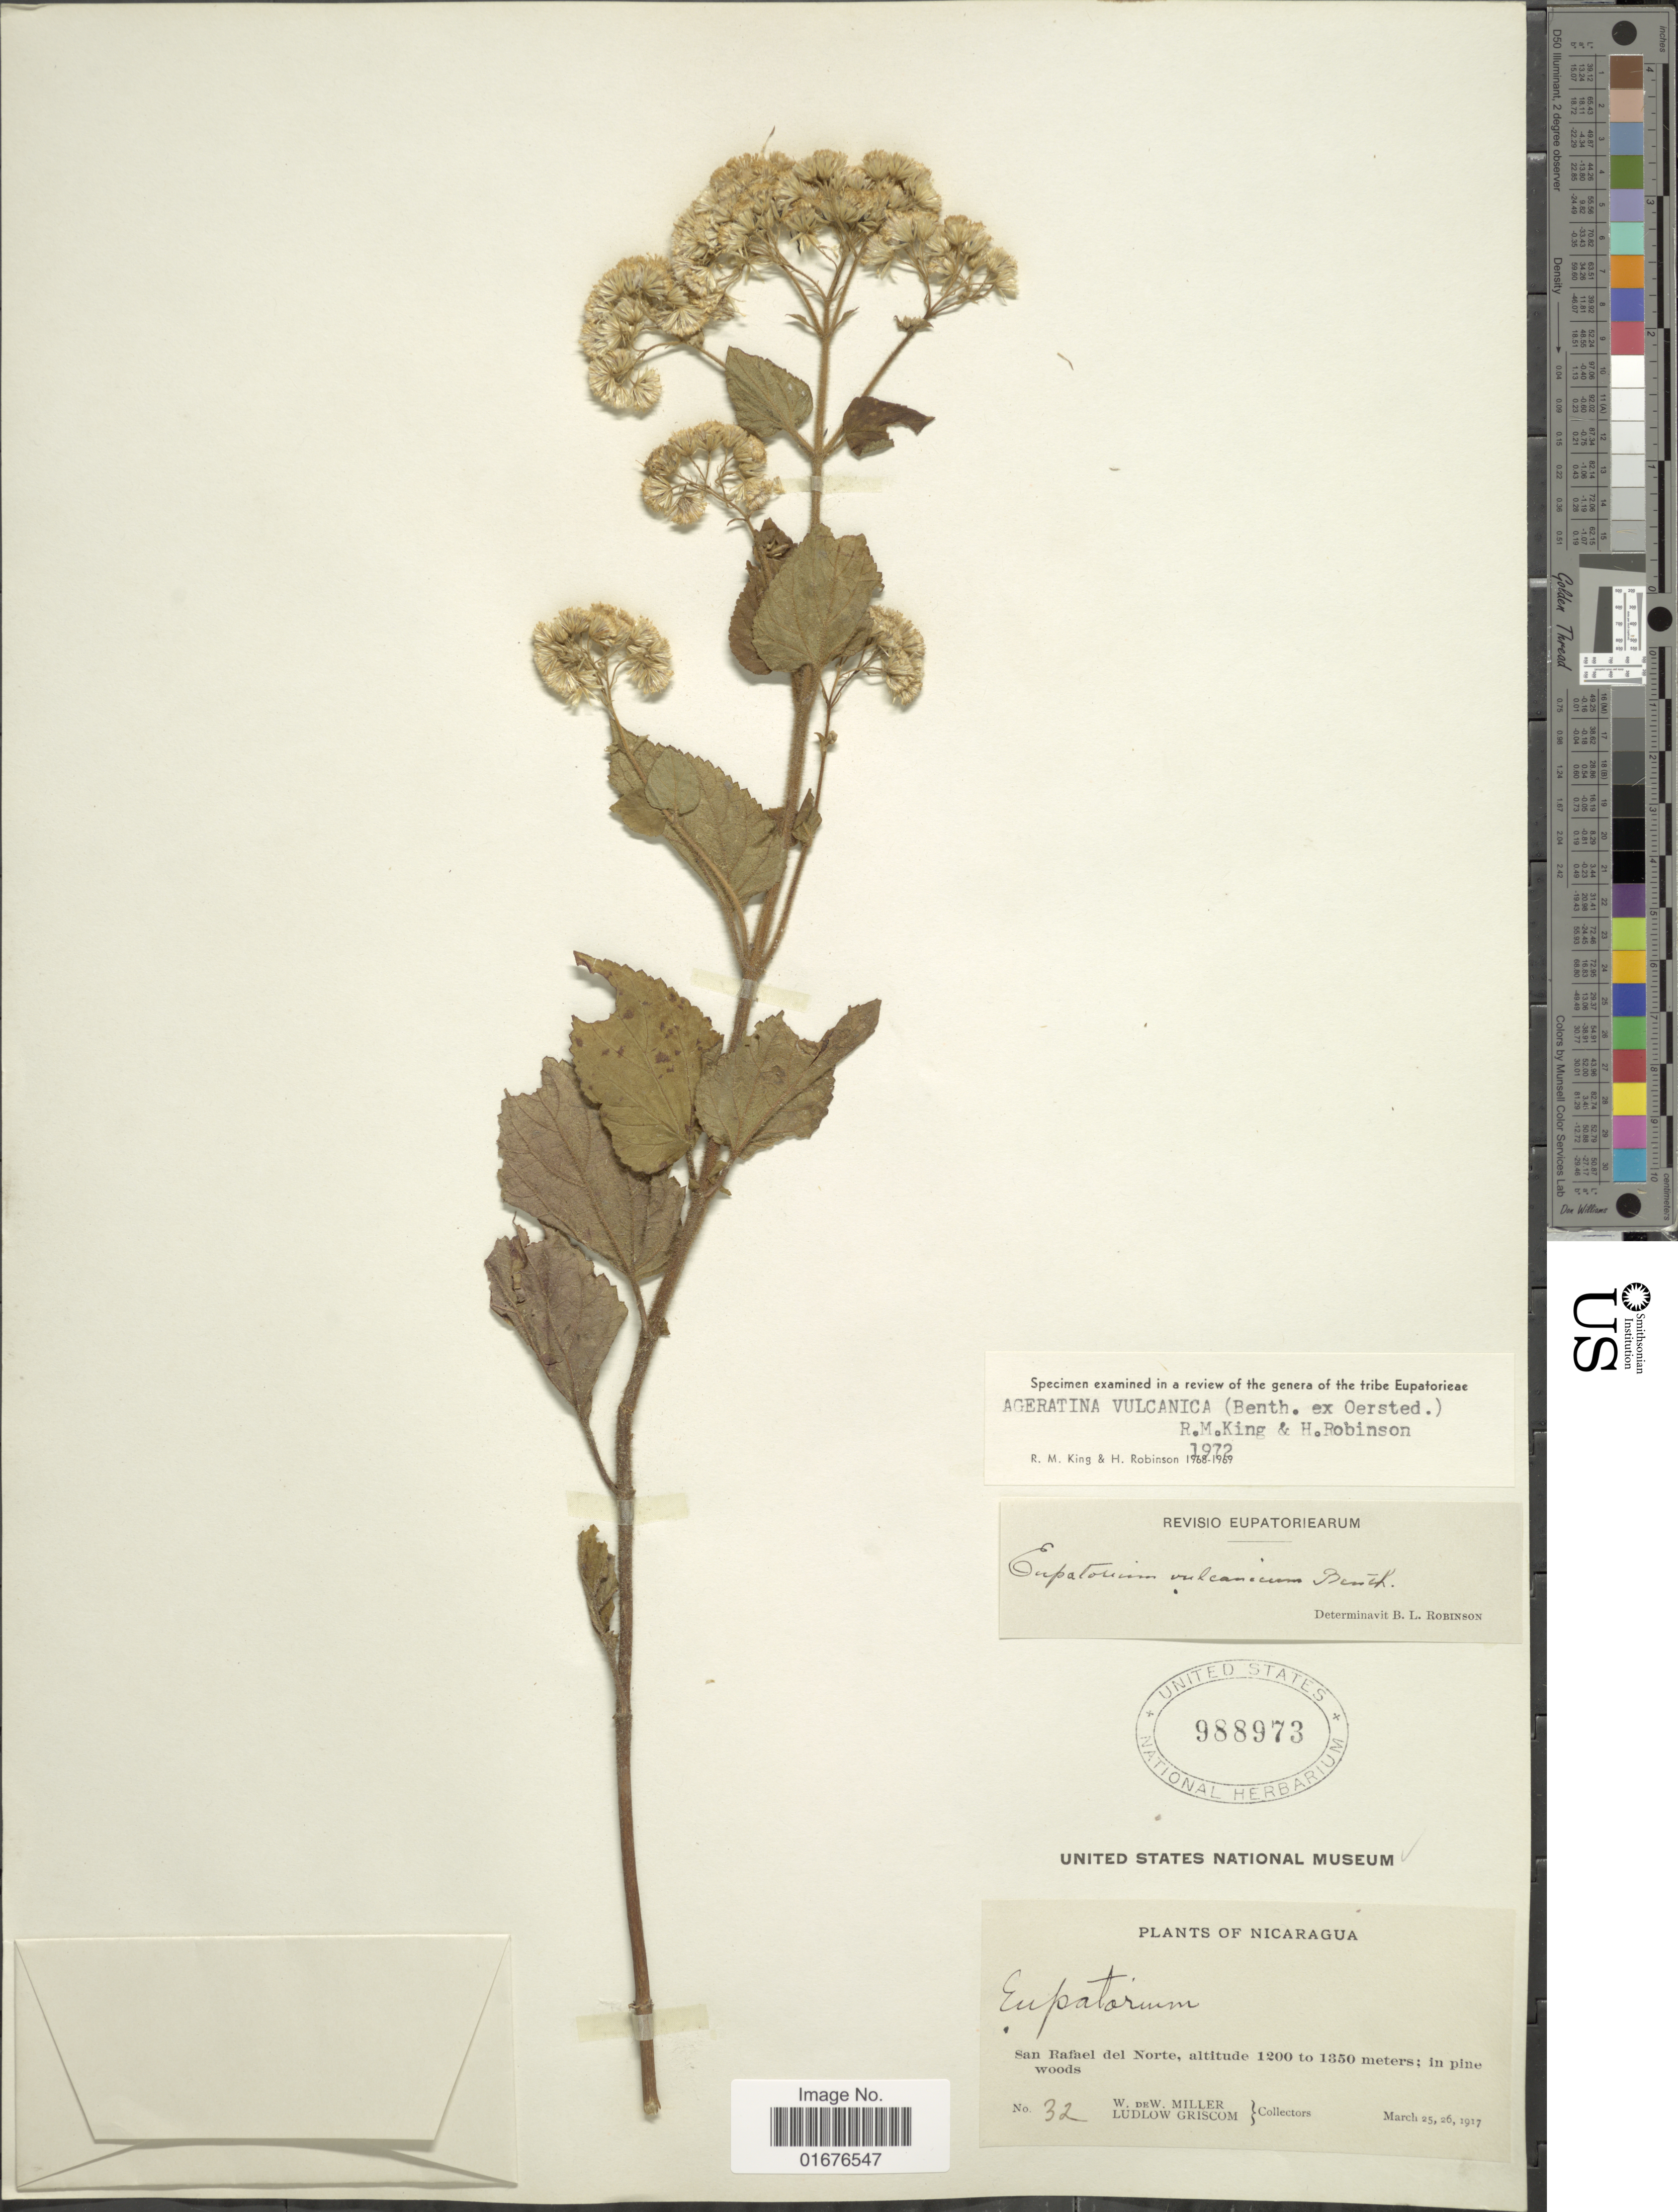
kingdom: Plantae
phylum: Tracheophyta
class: Magnoliopsida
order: Asterales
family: Asteraceae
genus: Ageratina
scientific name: Ageratina pichinchensis var. bustamenta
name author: (DC.) R.M. King & H. Rob.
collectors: W. W. Miller & L. Griscom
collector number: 32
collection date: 1917-03-25/1917-03-26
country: Nicaragua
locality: San Rafael del Norte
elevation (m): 1200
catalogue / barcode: US 988973